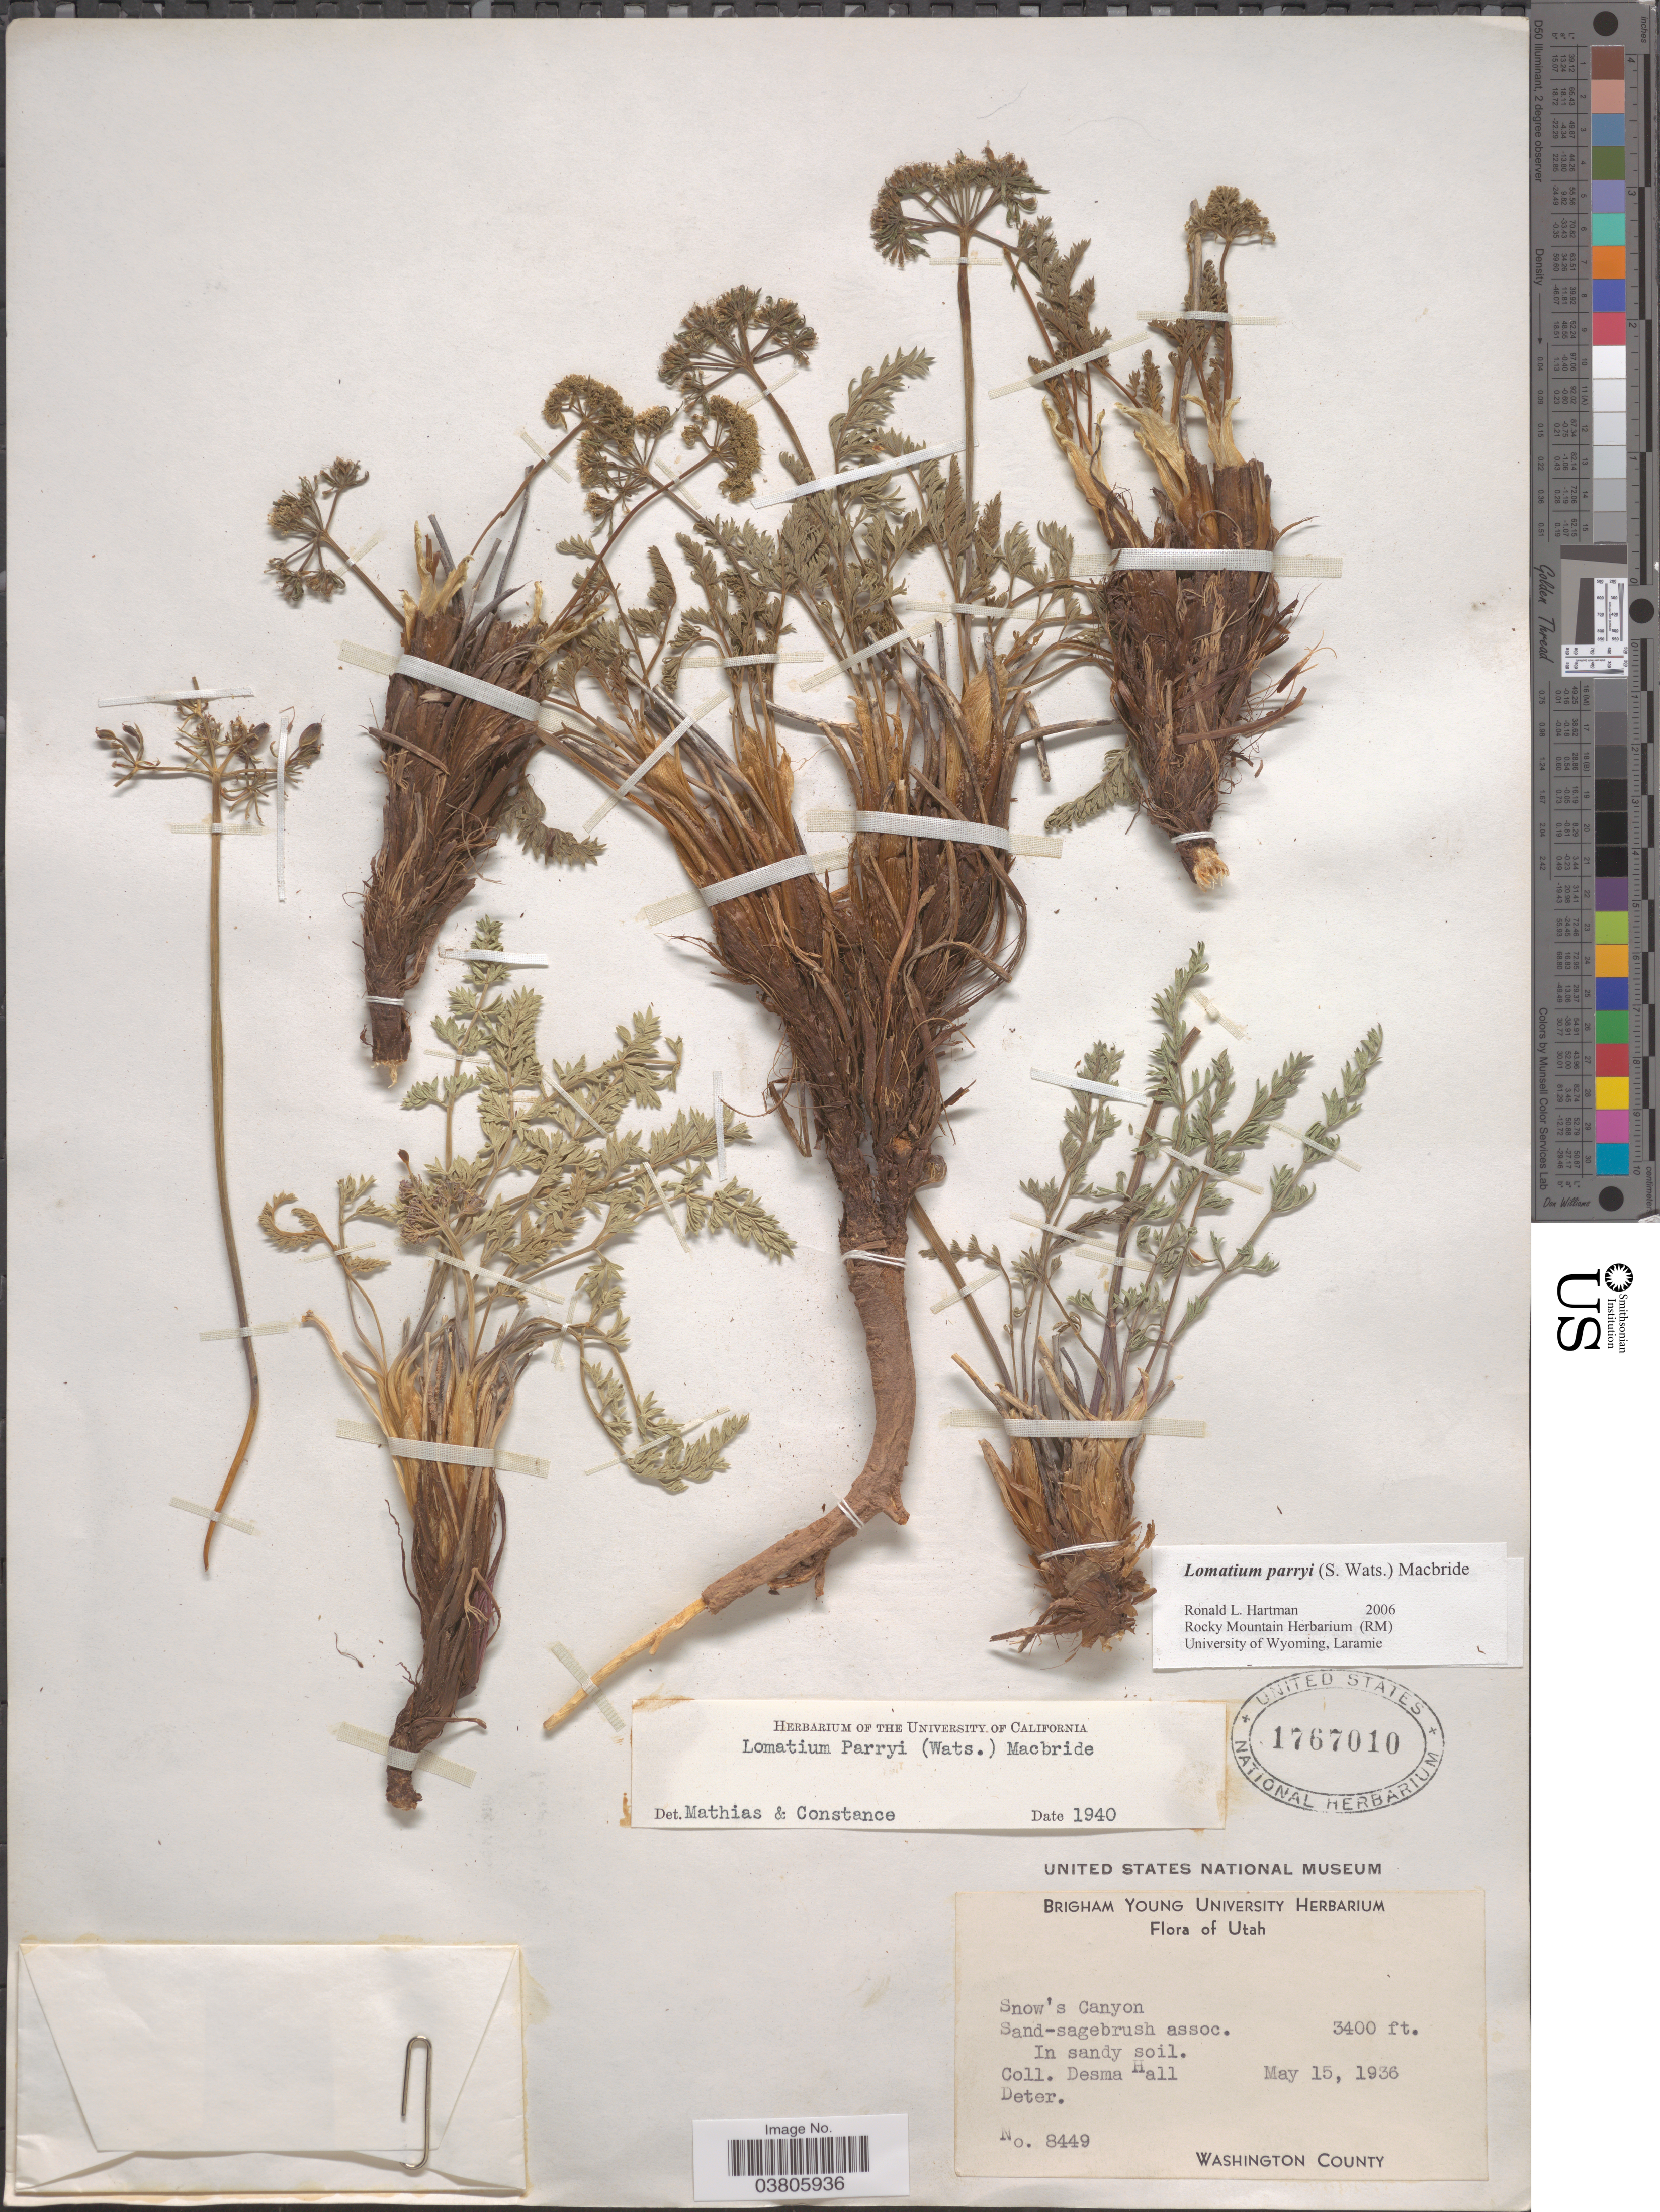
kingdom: Plantae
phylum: Tracheophyta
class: Magnoliopsida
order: Apiales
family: Apiaceae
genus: Lomatium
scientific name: Lomatium parryi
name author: (S. Watson) J.F. Macbr.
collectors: D. Hall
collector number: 8449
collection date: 1936-05-15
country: United States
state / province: Utah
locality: Snow's Canyon. Washington County.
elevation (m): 1036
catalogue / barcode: US 1767010